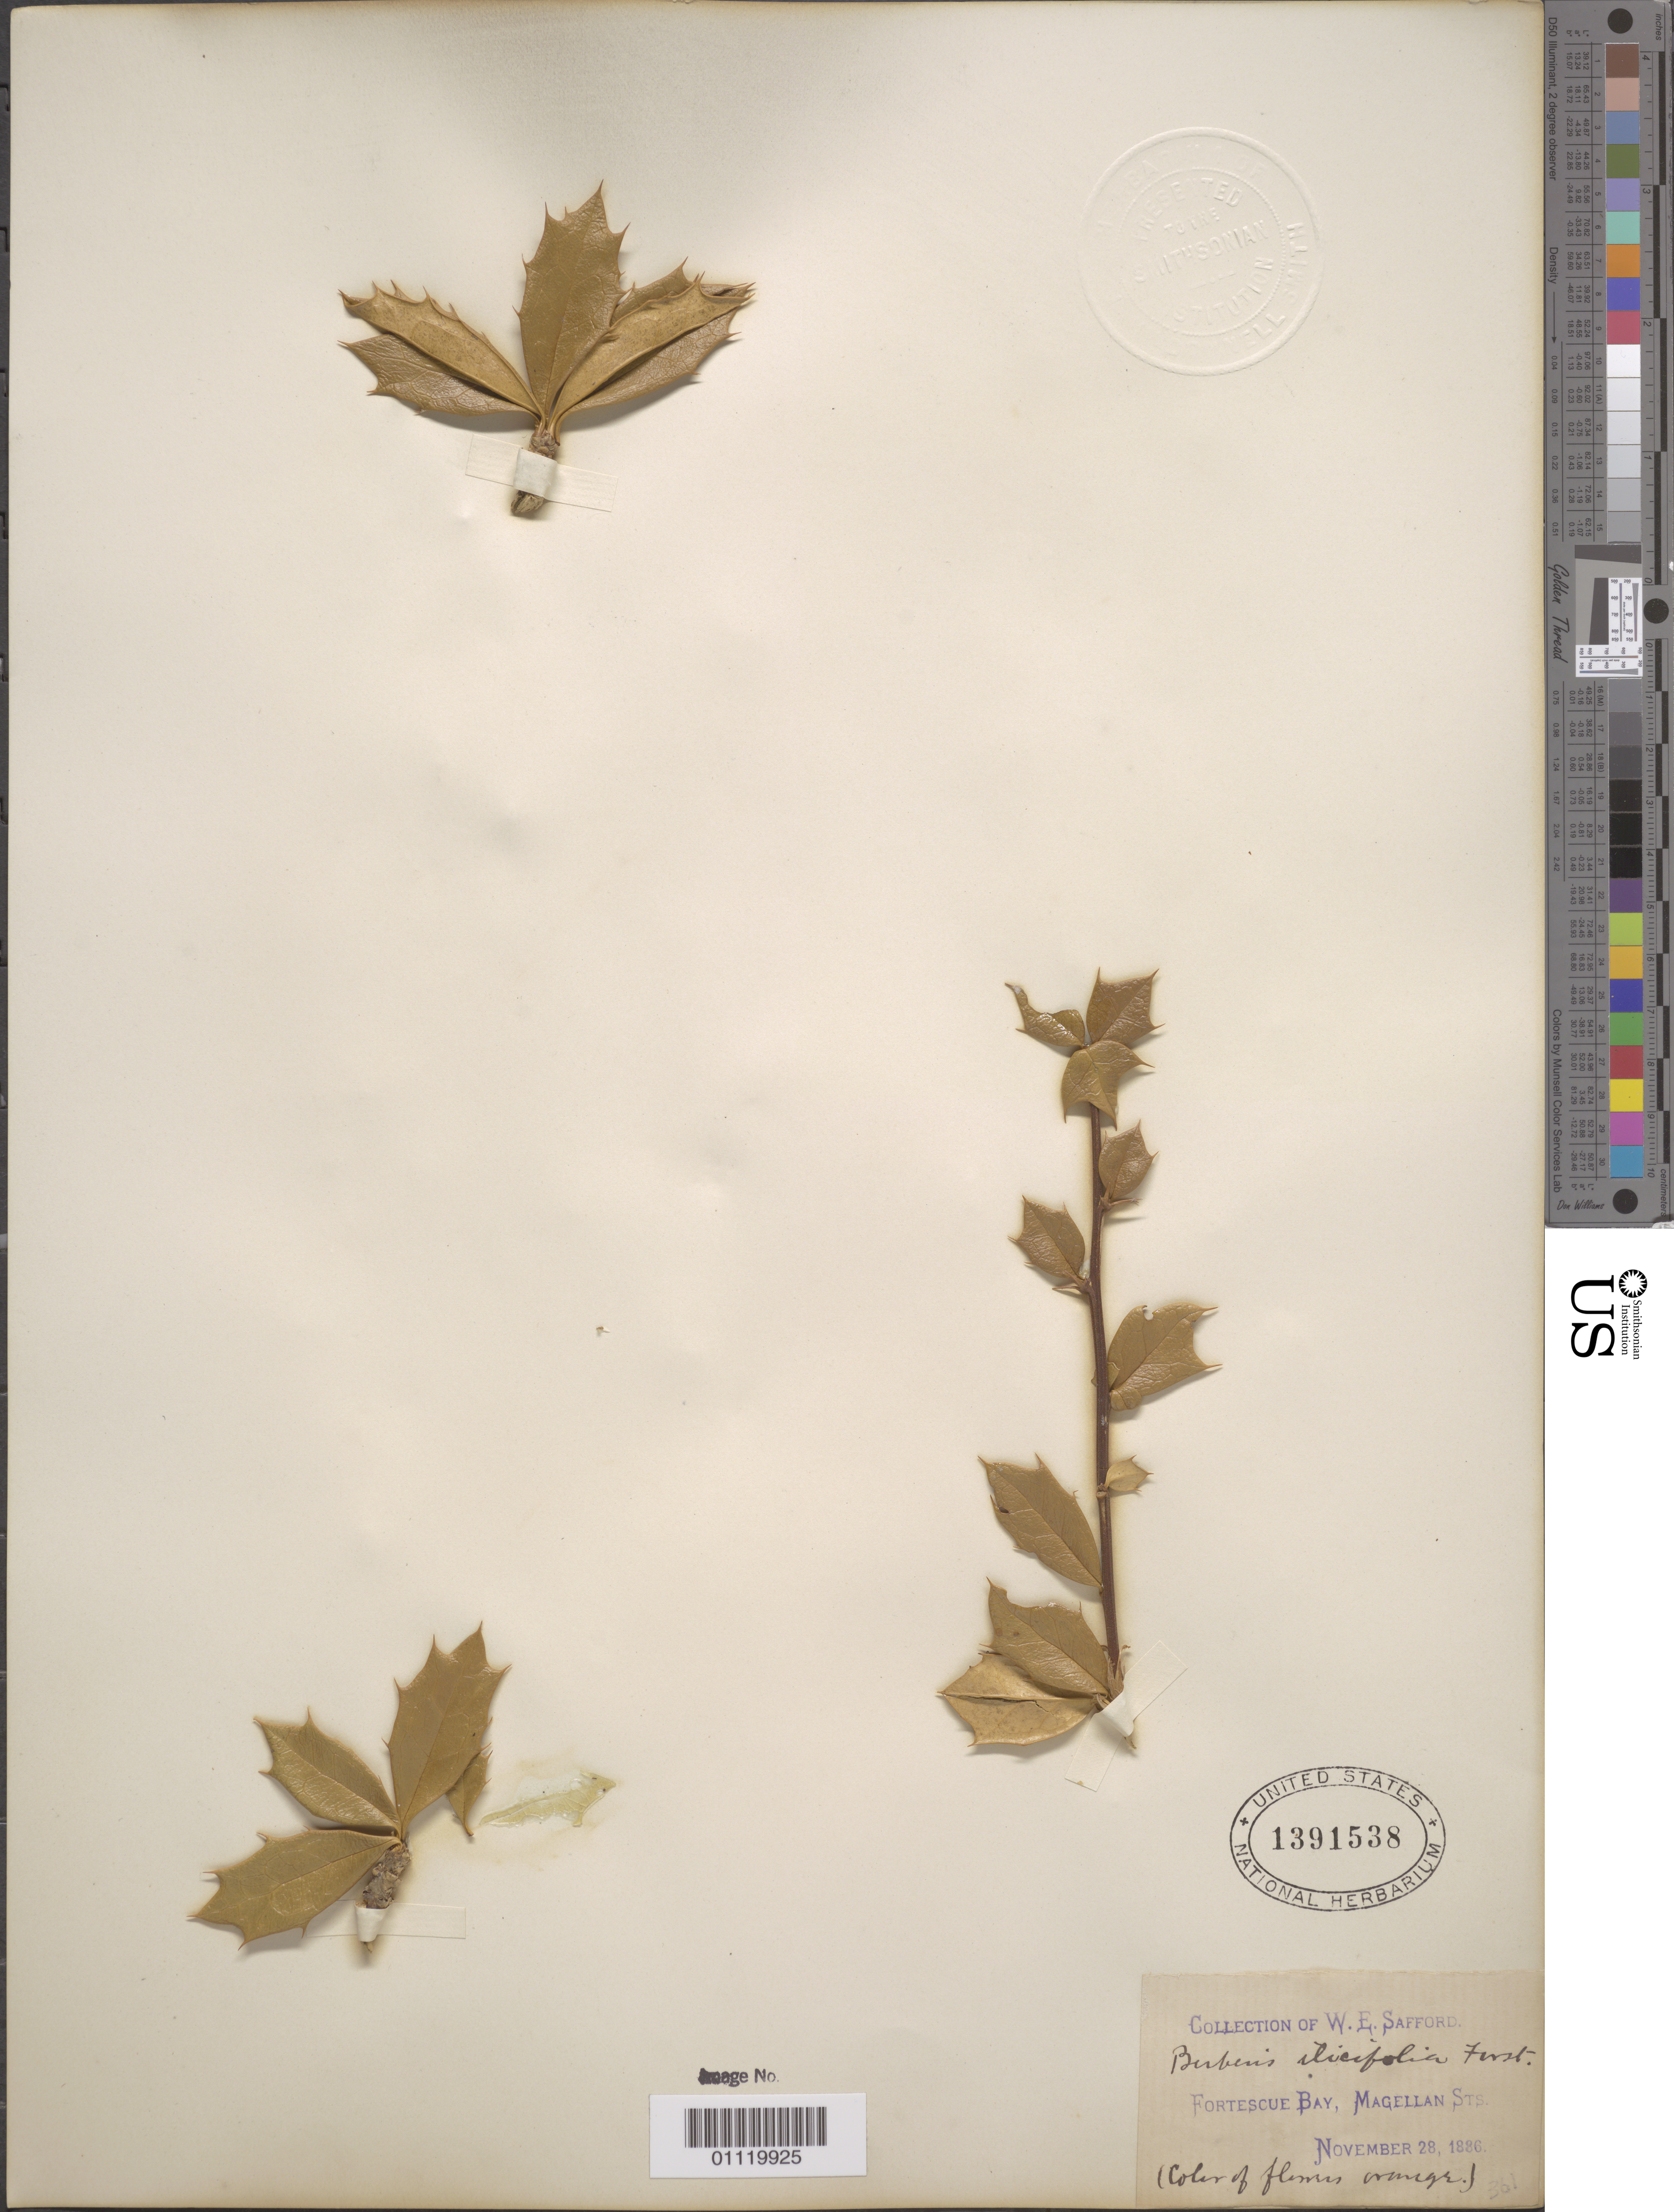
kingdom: Plantae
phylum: Tracheophyta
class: Magnoliopsida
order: Ranunculales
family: Berberidaceae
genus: Berberis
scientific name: Berberis ilicifolia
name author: L. f.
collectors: W. E. Safford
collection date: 1886-11-28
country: Chile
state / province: Magallanes y de la Antártica Chilena (XII)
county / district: Magallanes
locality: Fortescue Bay, Magellan Straits.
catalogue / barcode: US 1391538